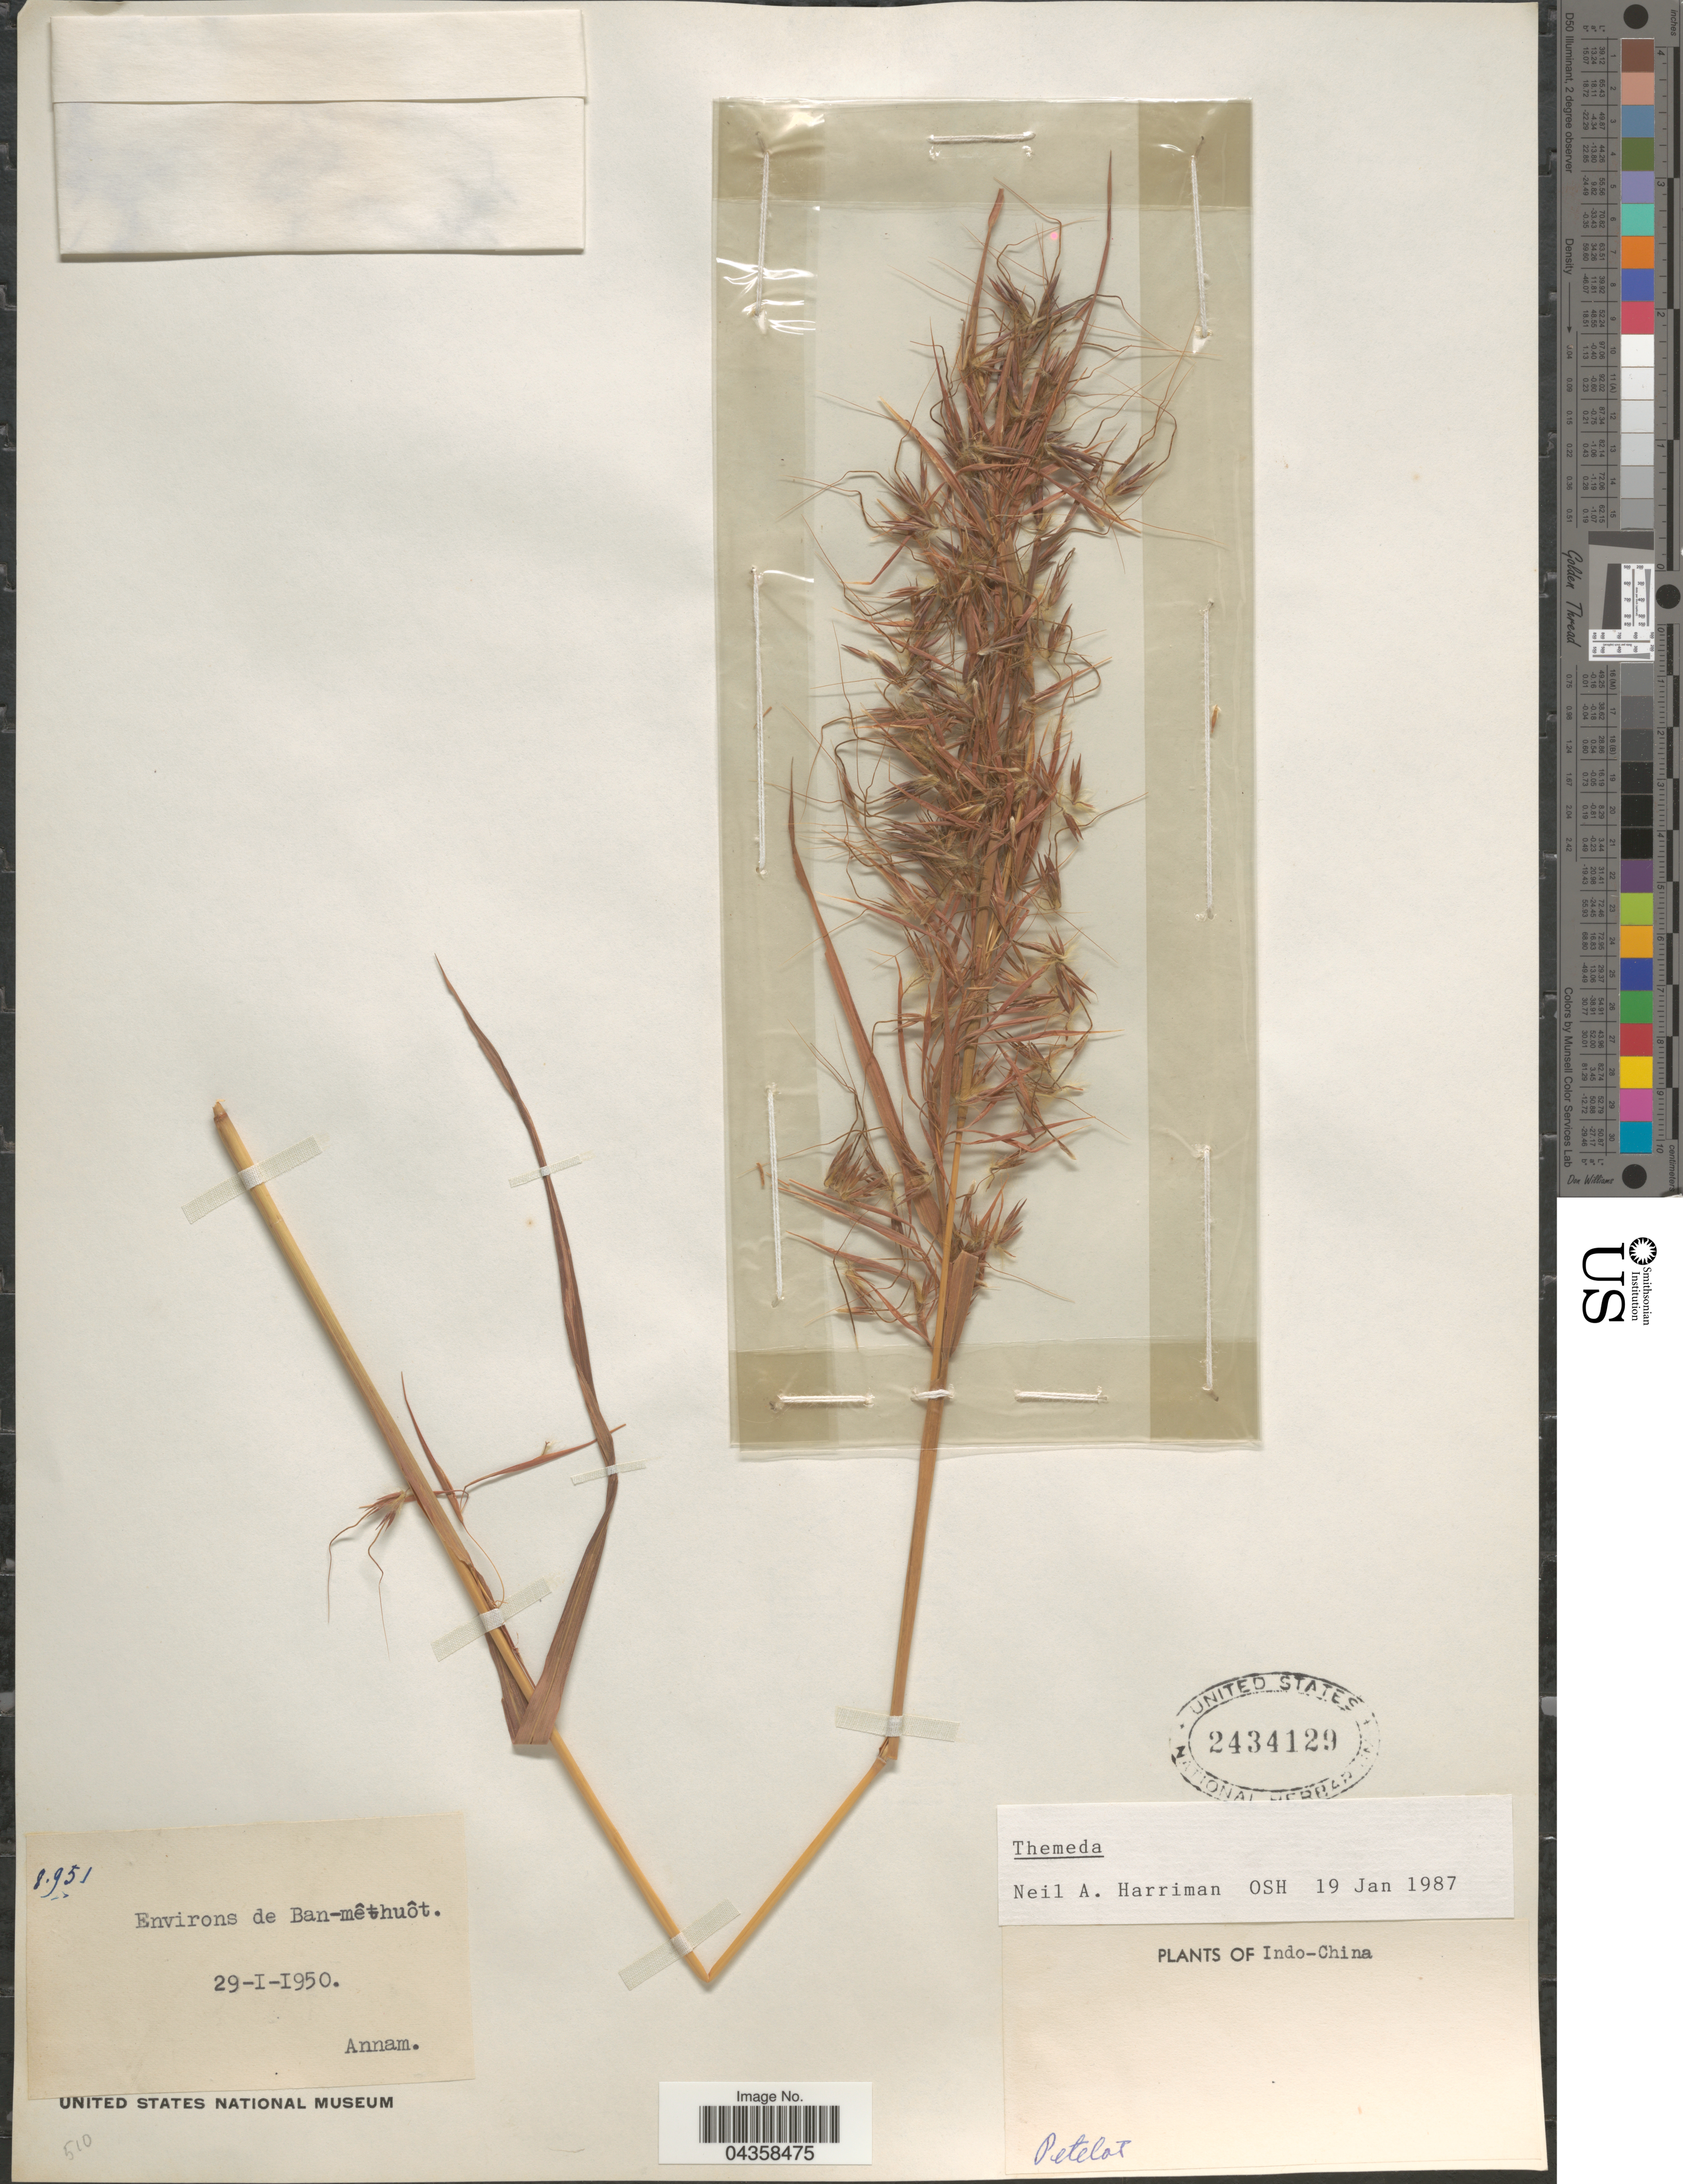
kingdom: Plantae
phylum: Tracheophyta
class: Liliopsida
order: Poales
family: Poaceae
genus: Themeda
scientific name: Themeda sp.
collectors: Pételot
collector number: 8951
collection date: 1950-01-29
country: Vietnam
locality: Environs de Ban-mê-thuôt. Annam. Indo-China.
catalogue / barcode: US 2434129